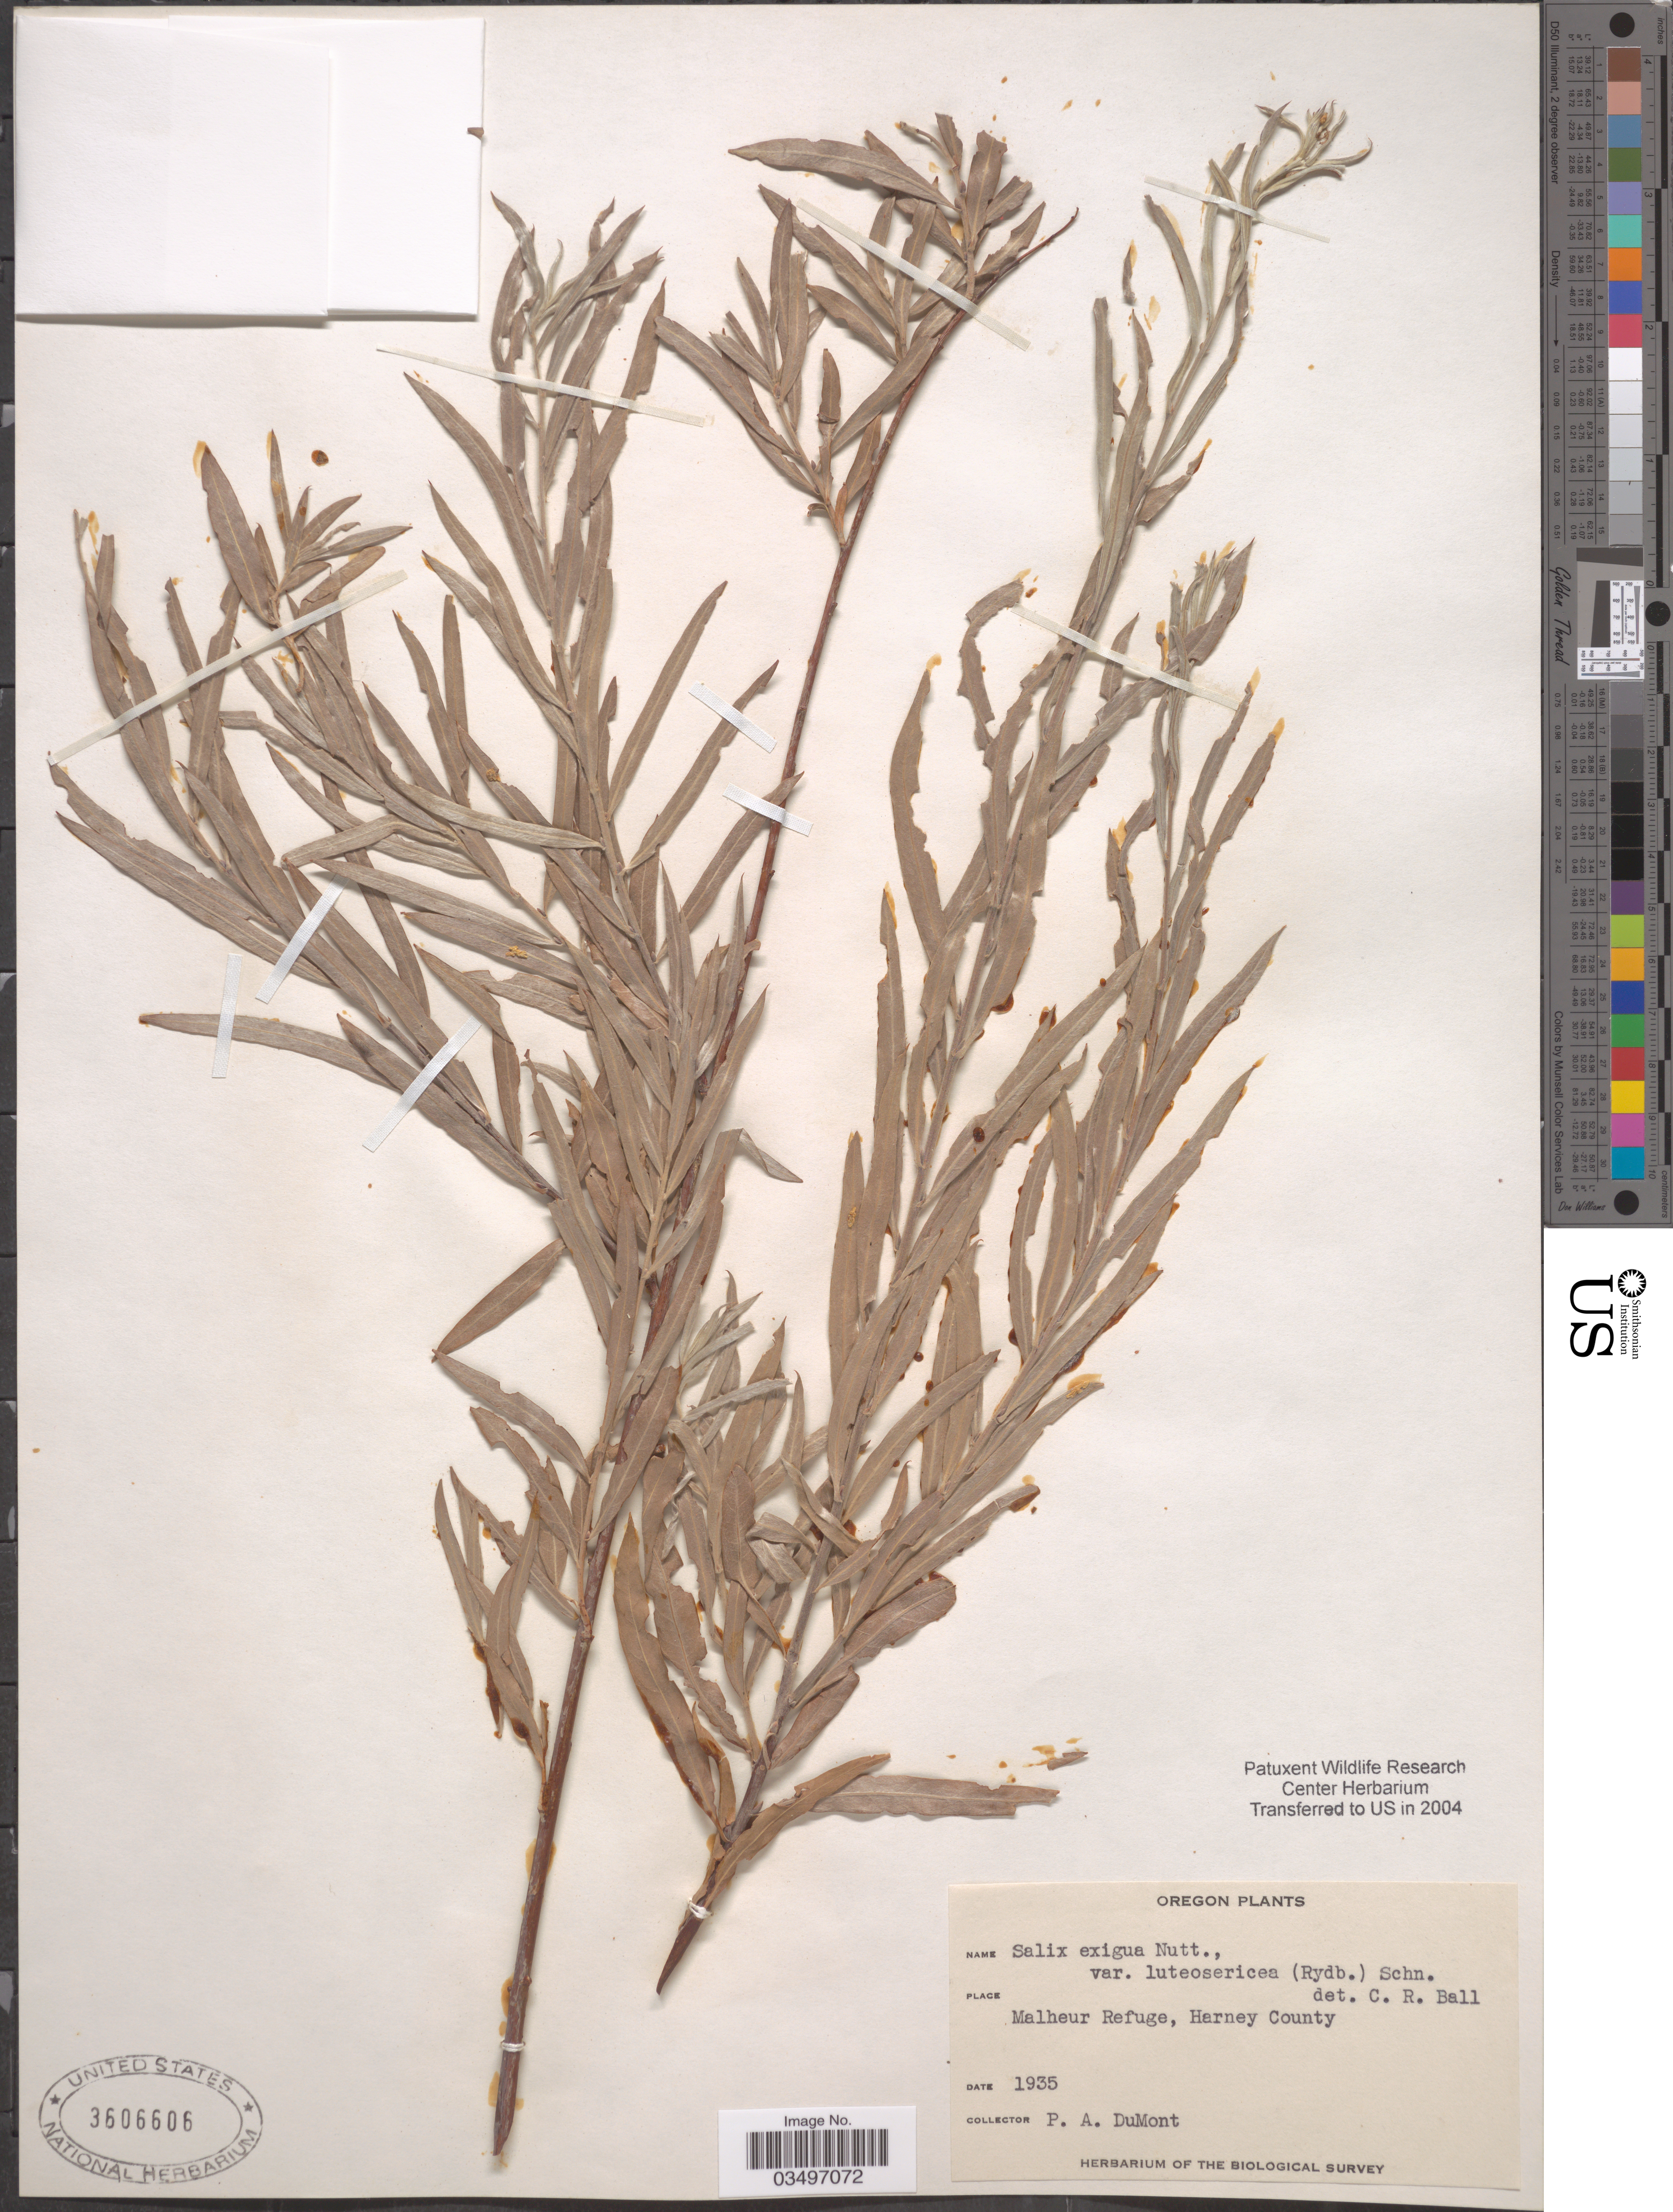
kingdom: Plantae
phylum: Tracheophyta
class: Magnoliopsida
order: Malpighiales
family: Salicaceae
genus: Salix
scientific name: Salix exigua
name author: Nutt.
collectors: P. Dumont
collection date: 1935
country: United States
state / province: Oregon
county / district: Harney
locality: Malheur Refuge, Harney County.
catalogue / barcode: US 3606606